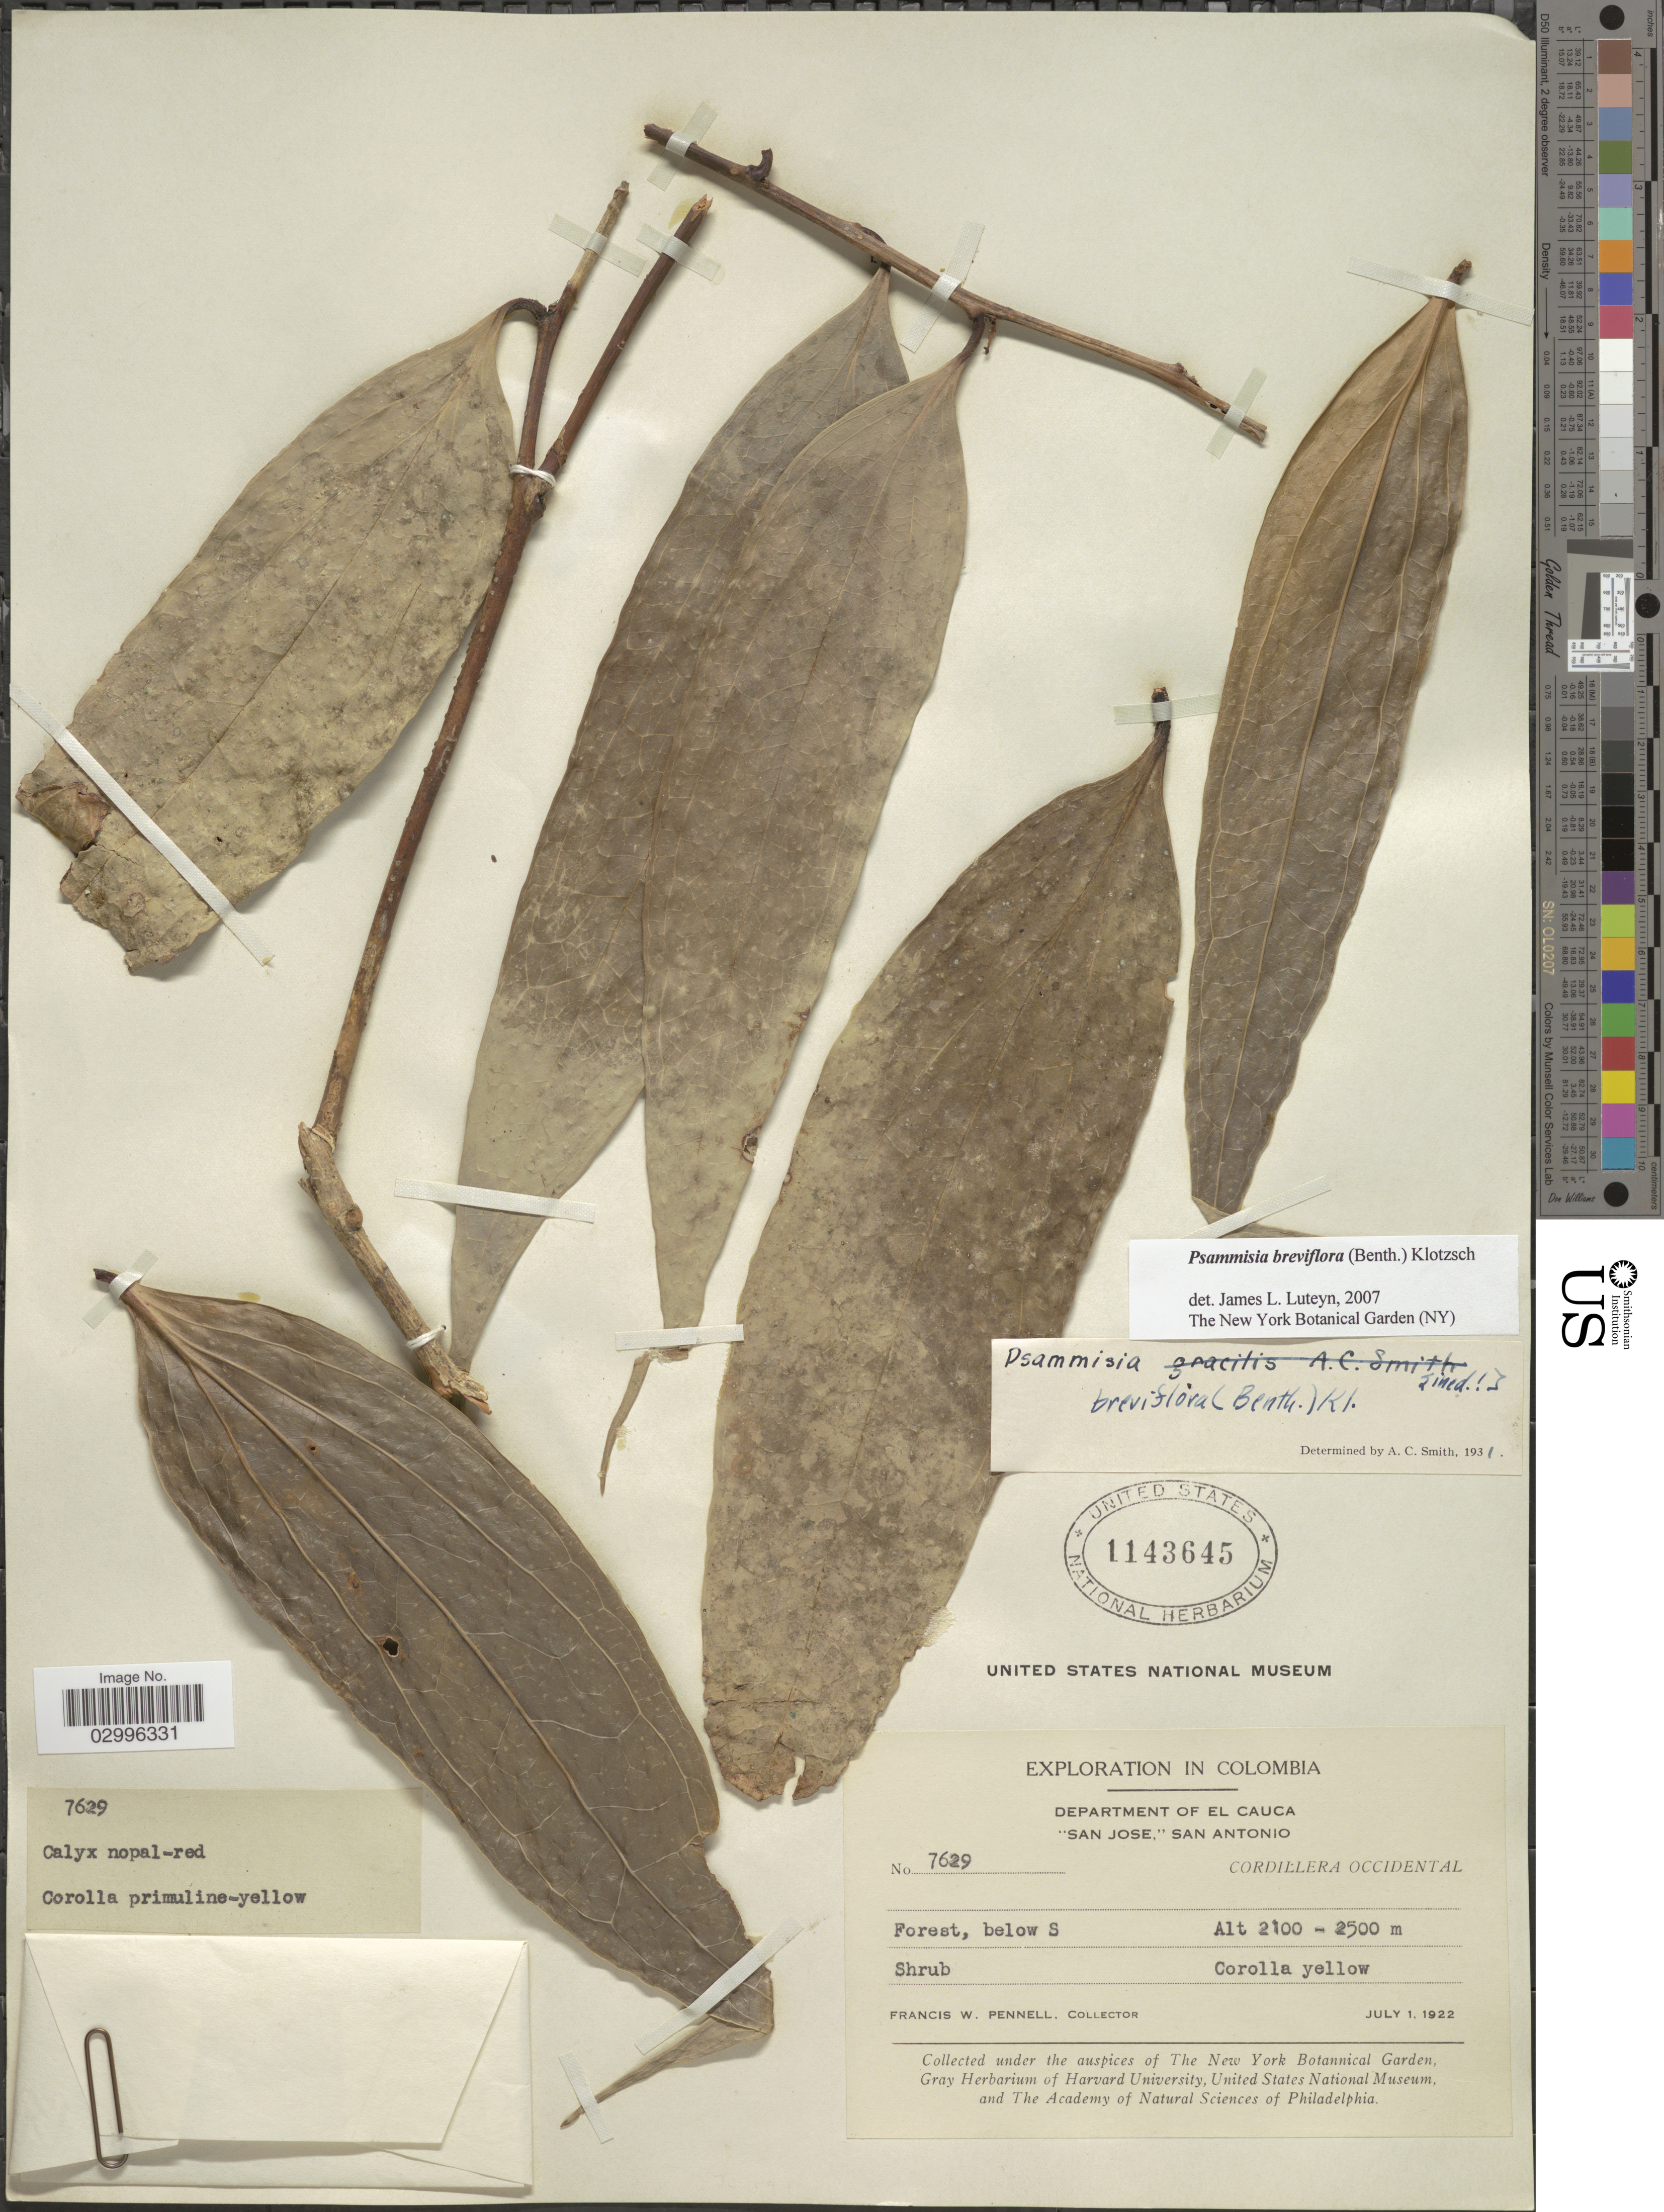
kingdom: Plantae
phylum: Tracheophyta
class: Magnoliopsida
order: Ericales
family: Ericaceae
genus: Psammisia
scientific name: Psammisia breviflora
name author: (Benth.) Klotzsch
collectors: F. W. Pennell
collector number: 7629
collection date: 1922-07-01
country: Colombia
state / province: Cauca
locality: Department of El Cauca, "San Jose," San Antonio. Cordillera Occidental. Forest, below S.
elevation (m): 2100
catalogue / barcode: US 1143645